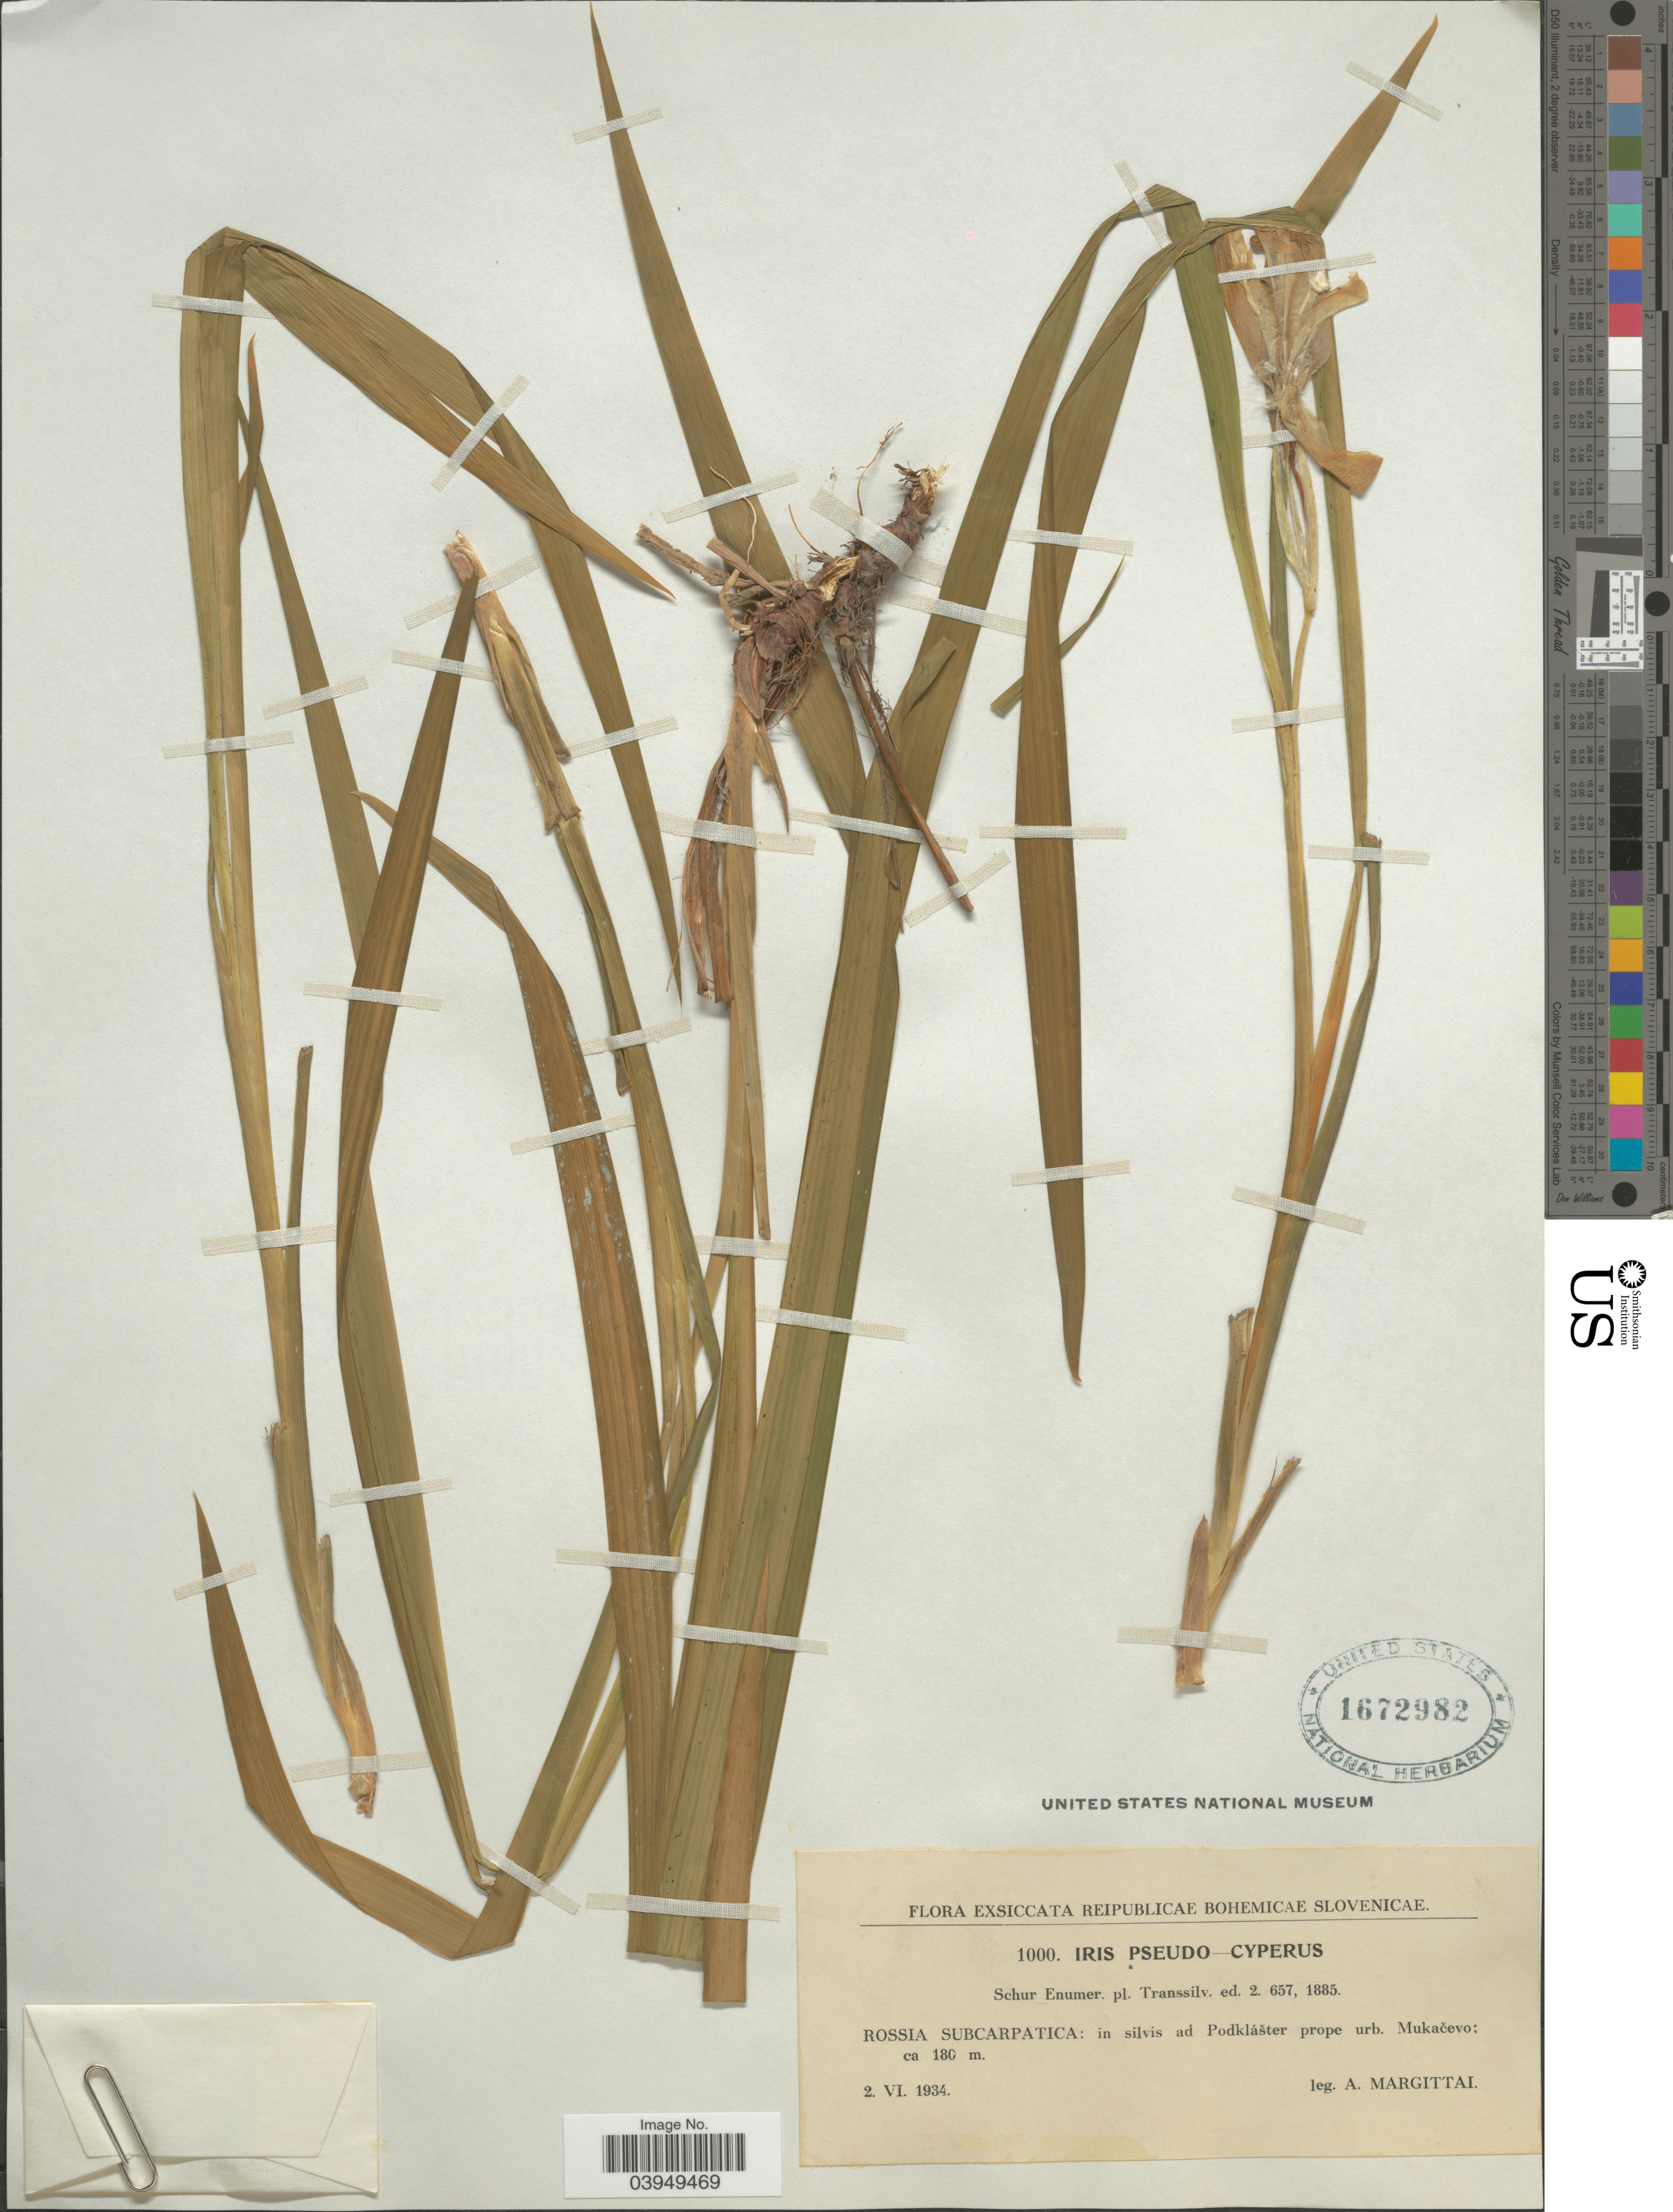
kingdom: Plantae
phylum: Tracheophyta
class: Liliopsida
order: Asparagales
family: Iridaceae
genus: Iris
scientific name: Iris pseudocyperus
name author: Schur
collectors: A. Margittai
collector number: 1000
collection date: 1934-06-02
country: Slovenia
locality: Bohemicae Slovenicae. Rossia Subcarpatica: in silvis ad Podklášter prope urb. Mukačevo.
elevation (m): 180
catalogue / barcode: US 1672982